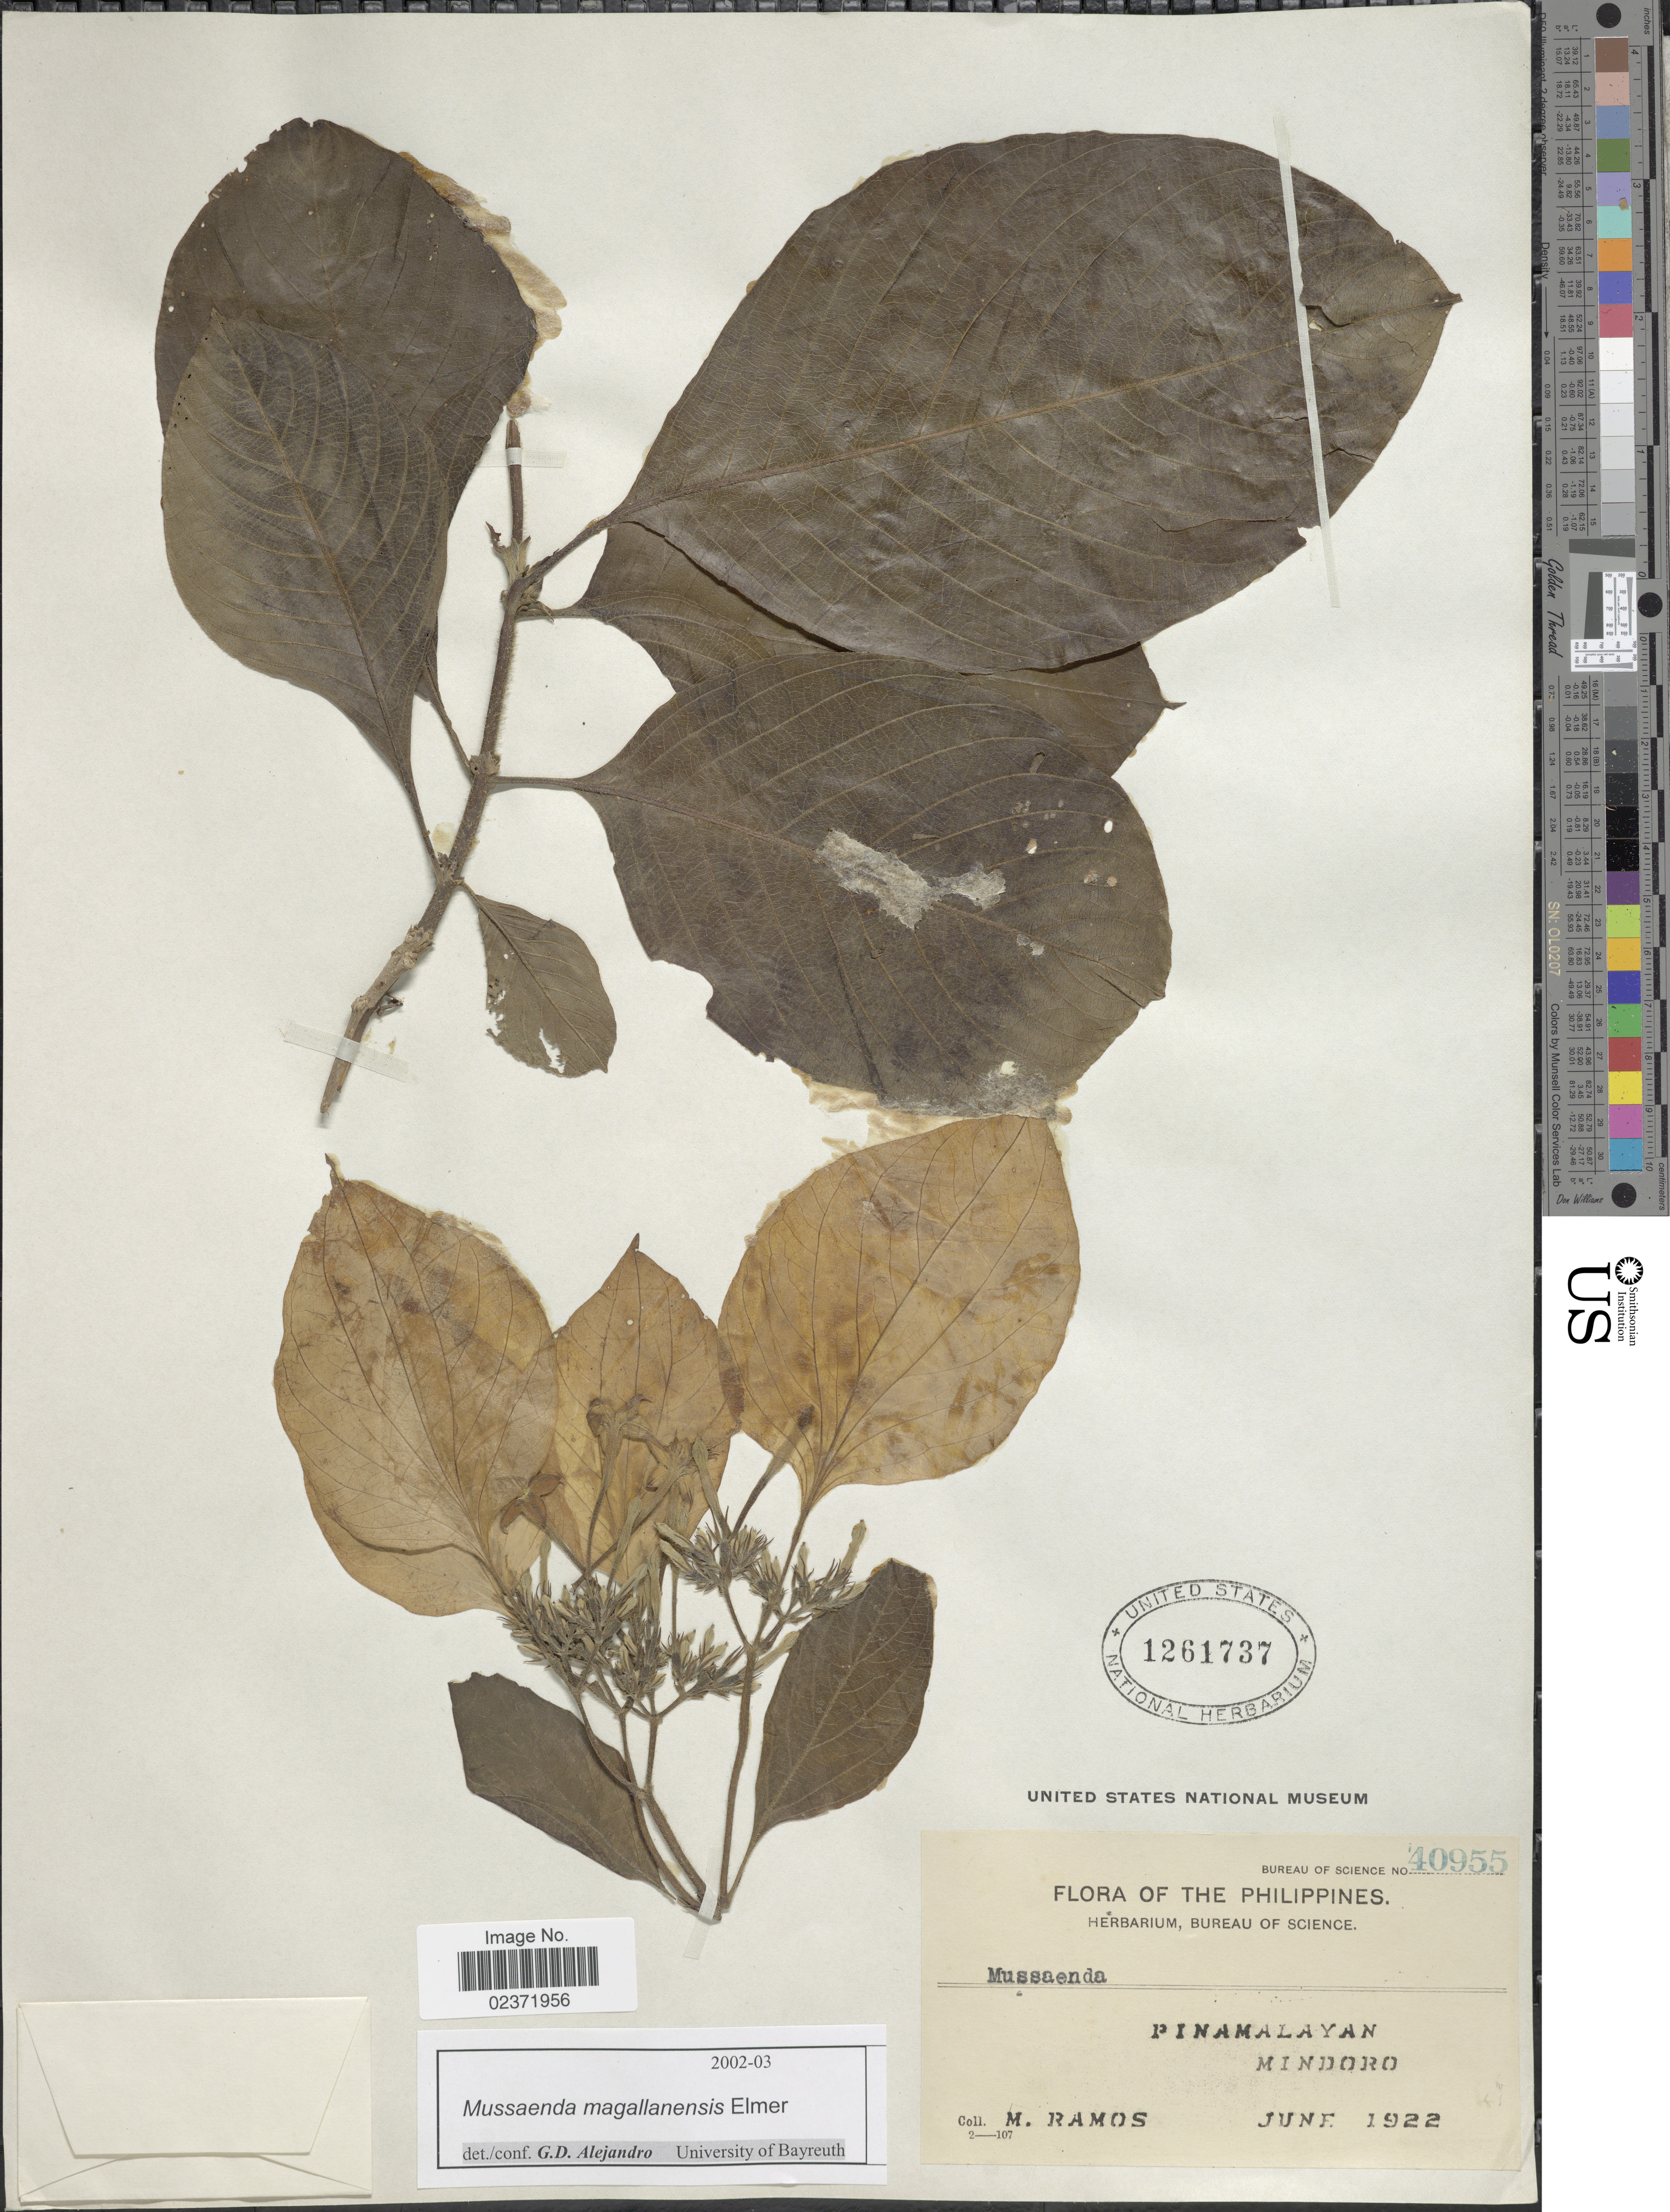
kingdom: Plantae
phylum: Tracheophyta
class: Magnoliopsida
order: Gentianales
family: Rubiaceae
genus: Mussaenda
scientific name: Mussaenda magallanensis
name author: Elmer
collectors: M. Ramos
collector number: Bureau of Science 40955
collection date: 1922-06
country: Philippines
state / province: Mimaropa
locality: Pinamalayan, Mindoro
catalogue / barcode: US 1261737